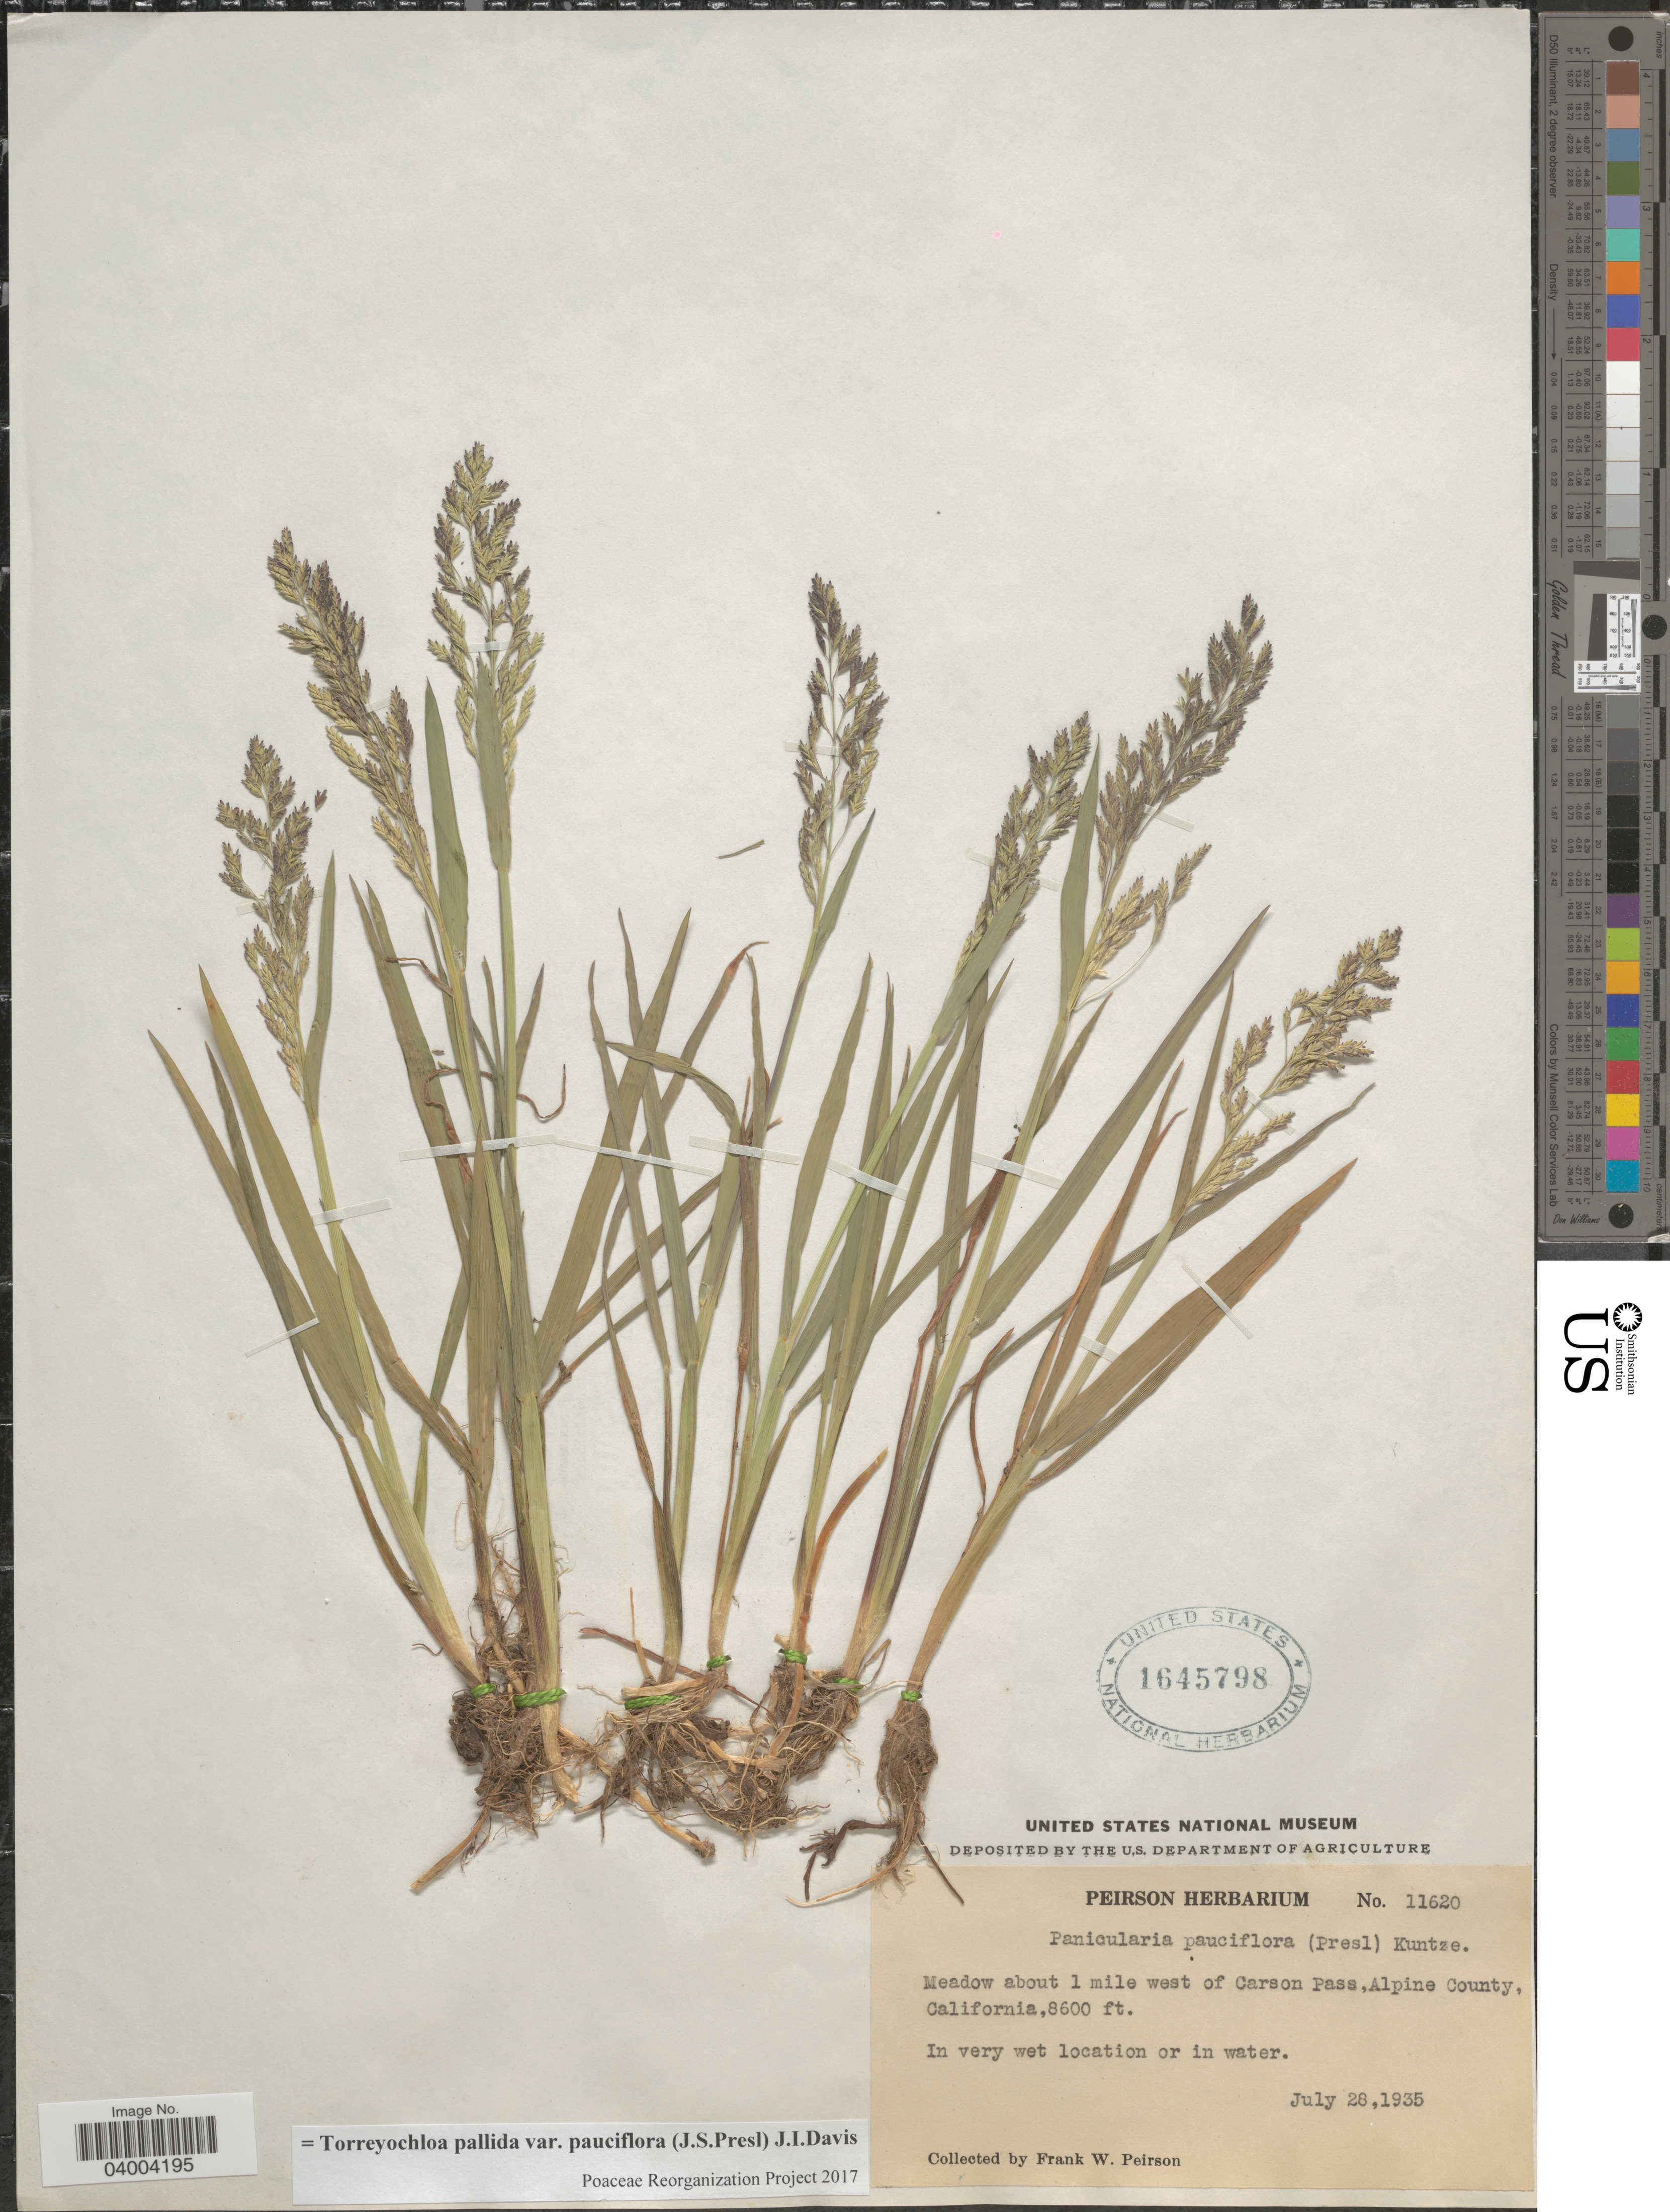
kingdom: Plantae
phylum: Tracheophyta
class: Liliopsida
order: Poales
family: Poaceae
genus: Torreyochloa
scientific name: Torreyochloa pallida var. pauciflora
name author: (J. Presl) J.I. Davis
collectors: F. Peirson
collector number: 11620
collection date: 1935-07-28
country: United States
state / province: California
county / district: Alpine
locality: Meadow about 1 mile west of Carson Pass, Alpine County. In very wet location or in water.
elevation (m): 2621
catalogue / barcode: US 1645798